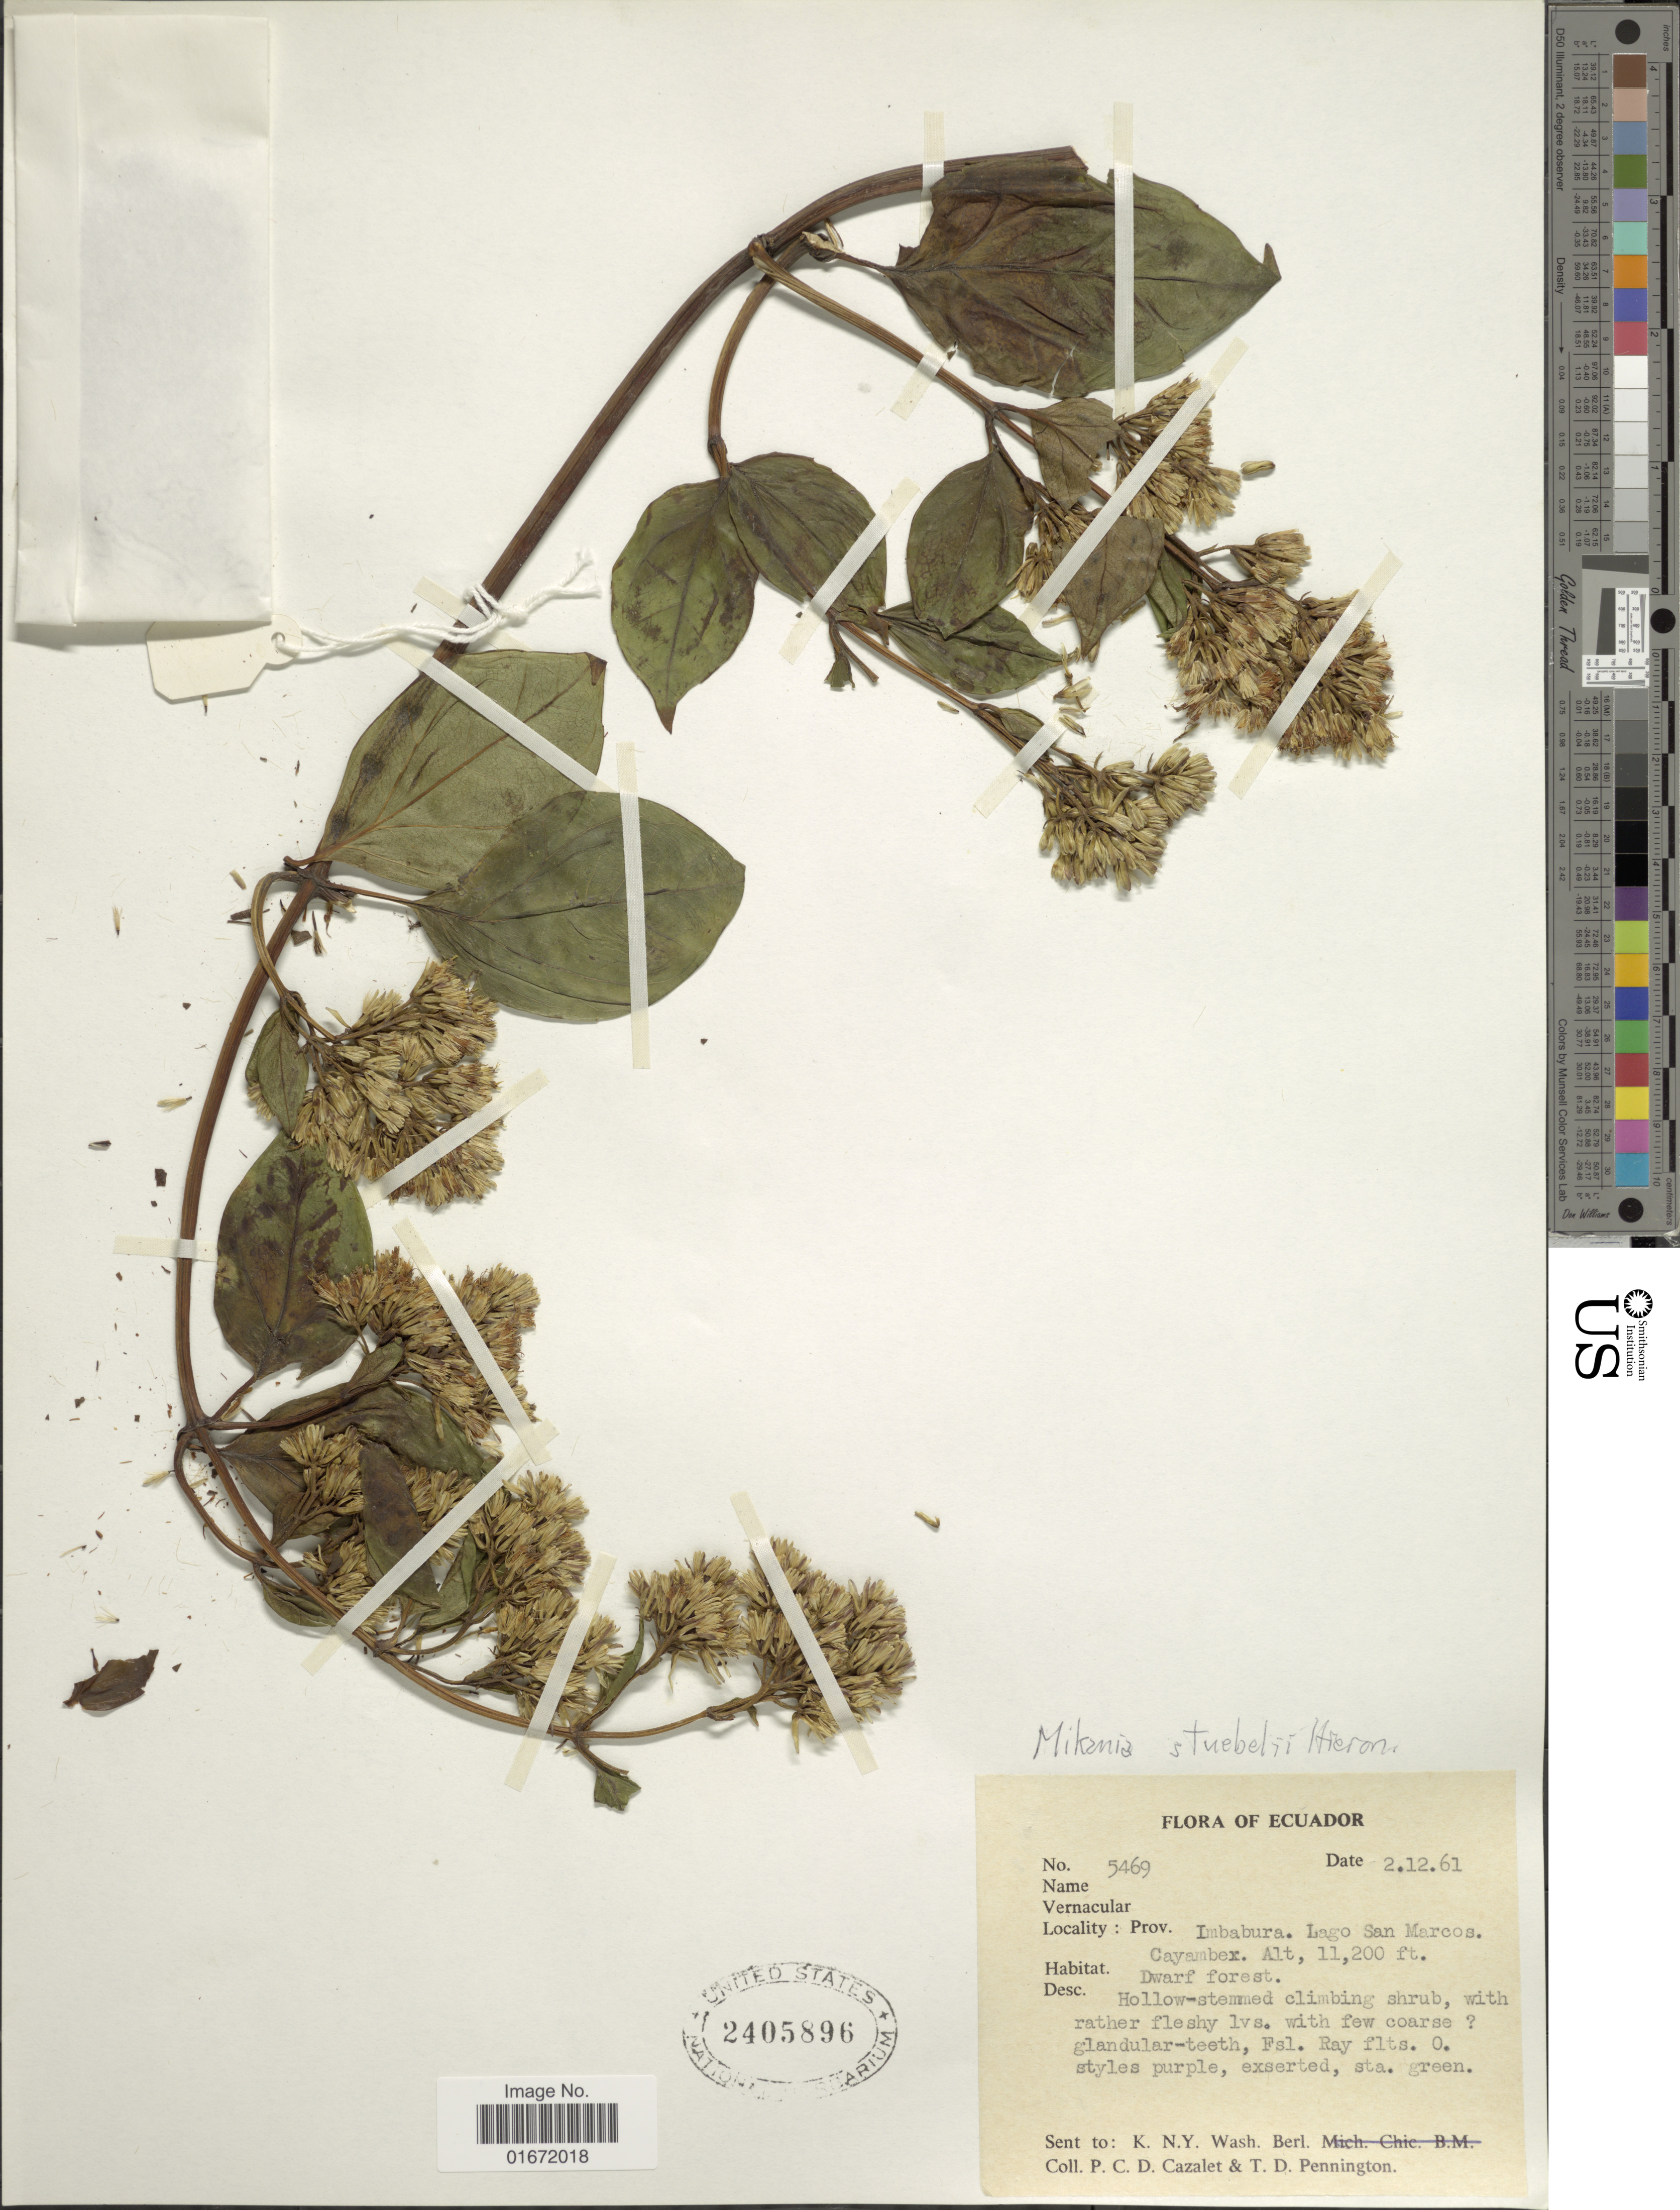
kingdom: Plantae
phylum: Tracheophyta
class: Magnoliopsida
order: Asterales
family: Asteraceae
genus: Mikania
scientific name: Mikania stuebelii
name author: Hieron.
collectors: P. C. D. Cazalet & T. D. Pennington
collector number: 5469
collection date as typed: Transcribed d/m/y: 2/12/61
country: Ecuador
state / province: Imbabura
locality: Prov. Imbabura. Lago San Marcos. Cayambex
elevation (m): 3414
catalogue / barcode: US 2405896